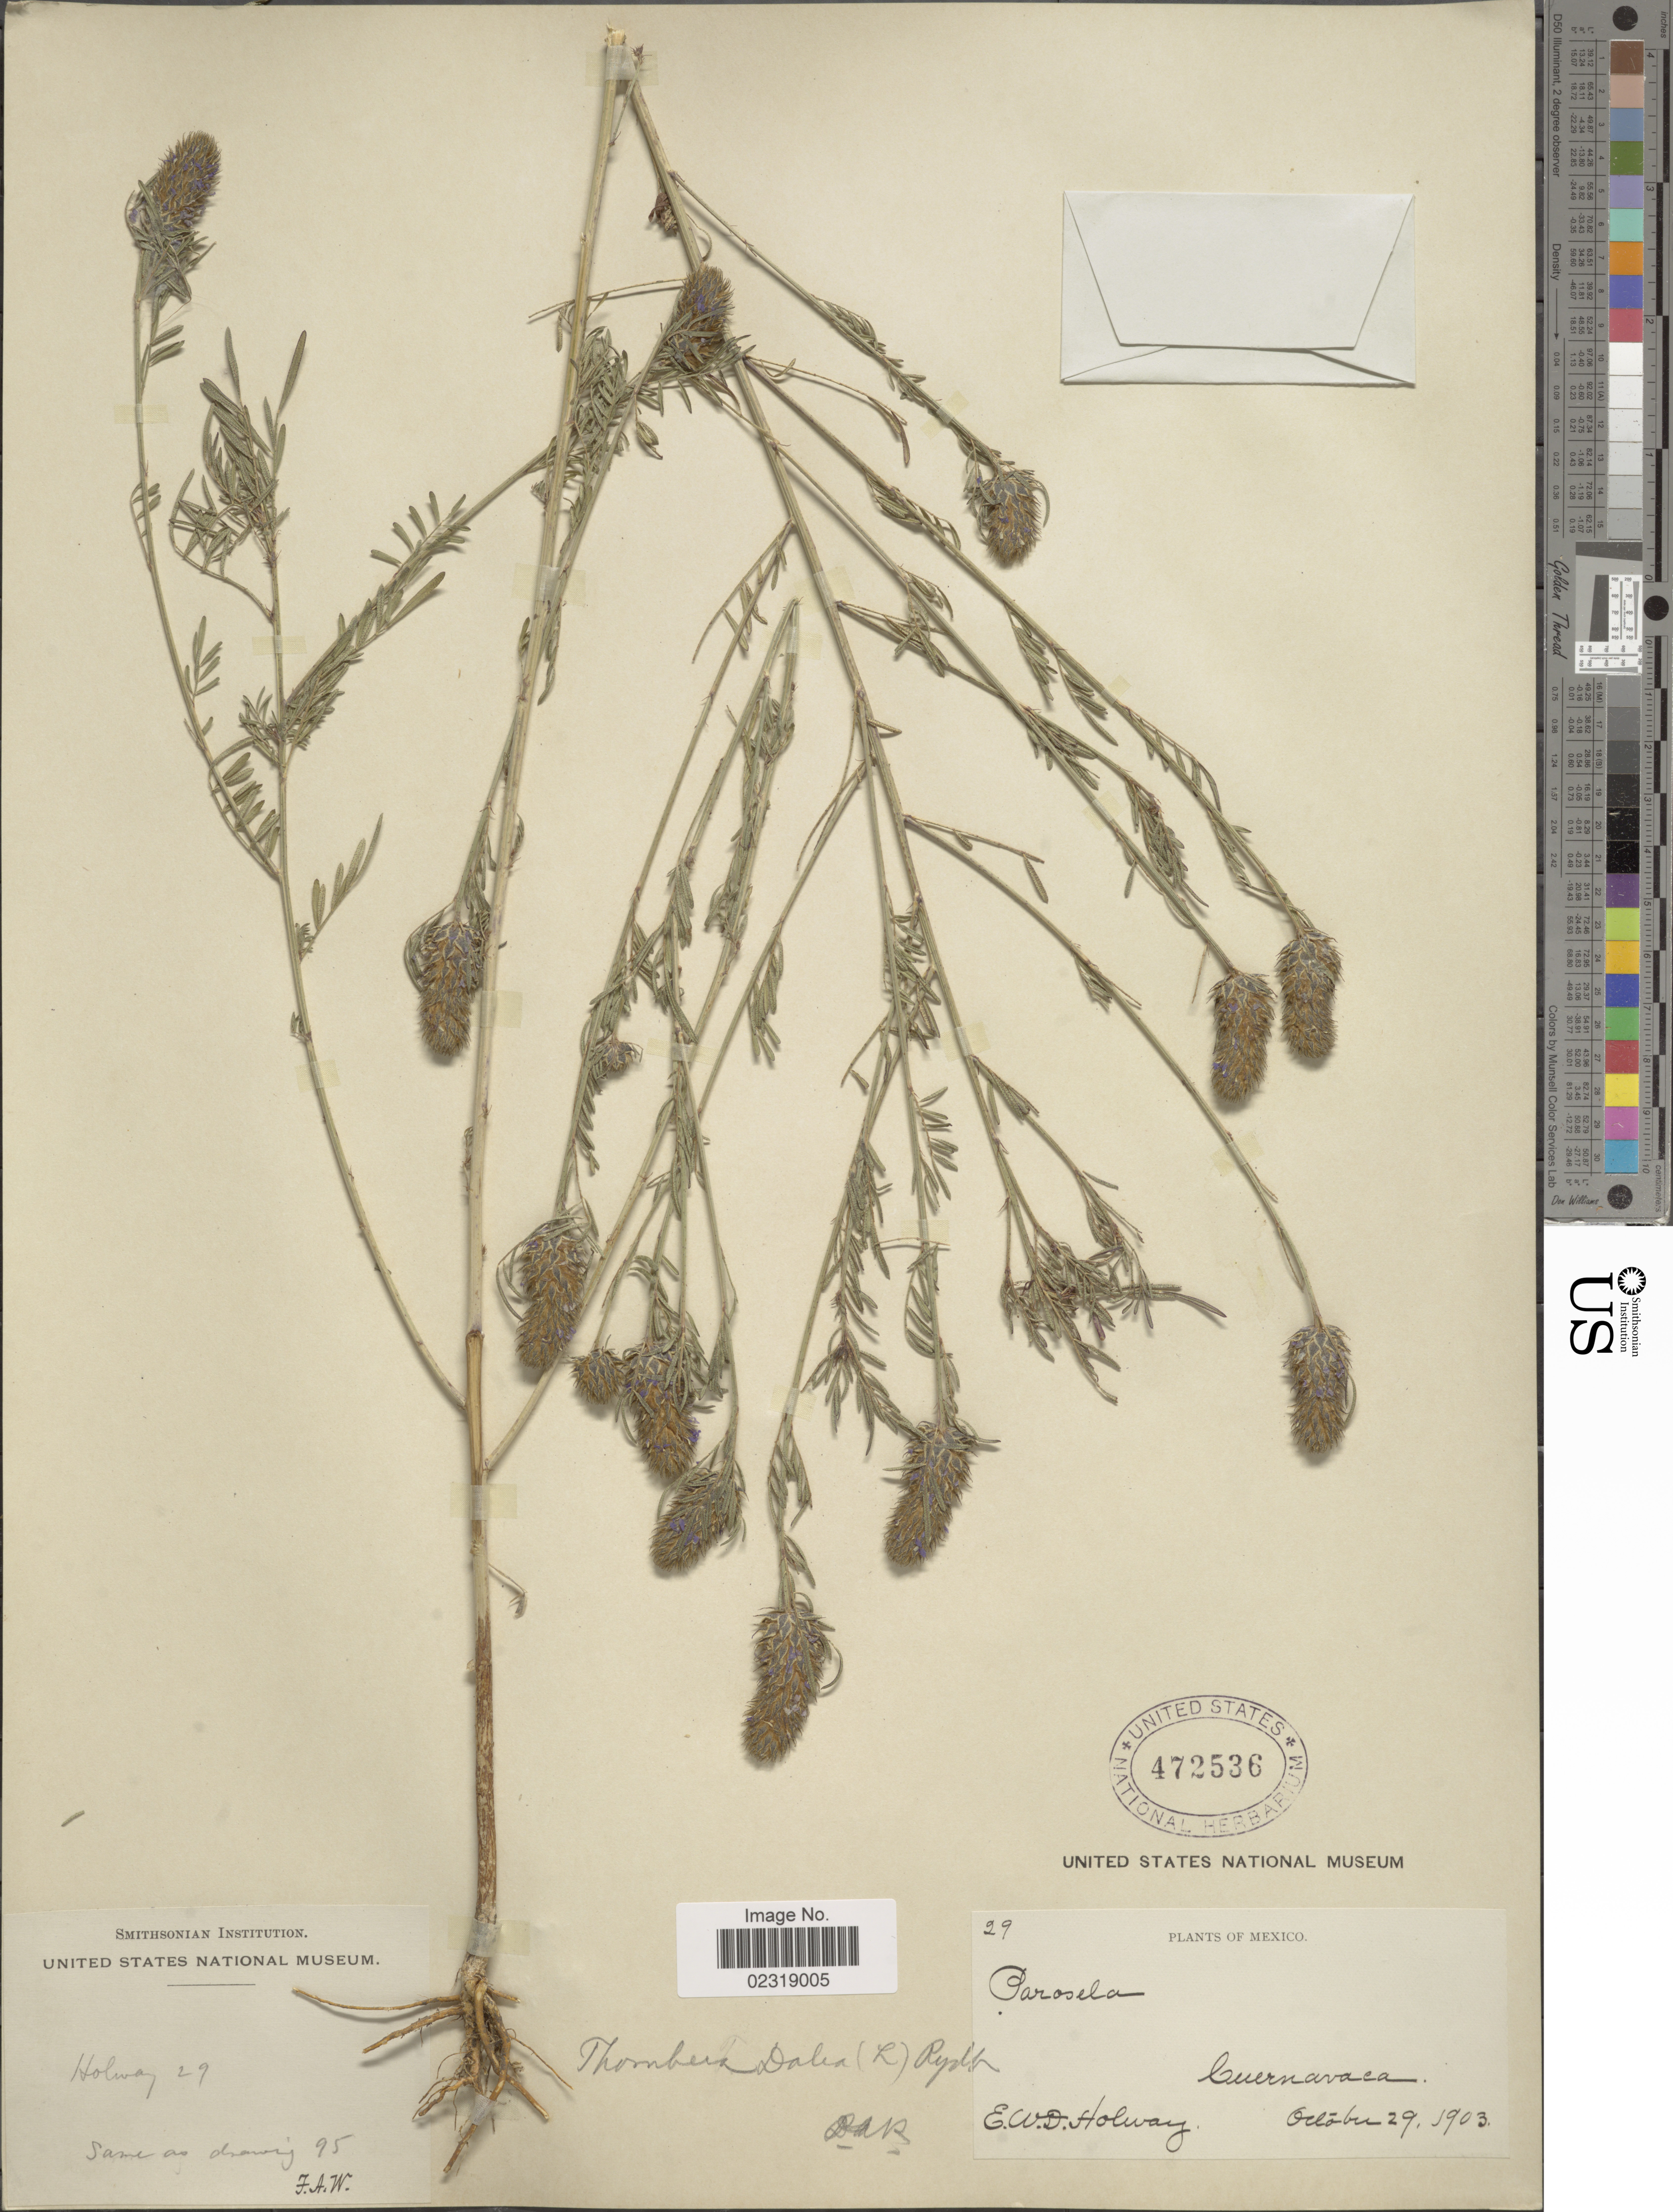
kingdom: Plantae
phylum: Tracheophyta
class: Magnoliopsida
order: Fabales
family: Fabaceae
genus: Dalea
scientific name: Dalea cliffortiana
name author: Willd.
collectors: E. W. D. Holway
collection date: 1903-10-29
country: Mexico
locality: Cuernavaca,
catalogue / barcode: US 472536